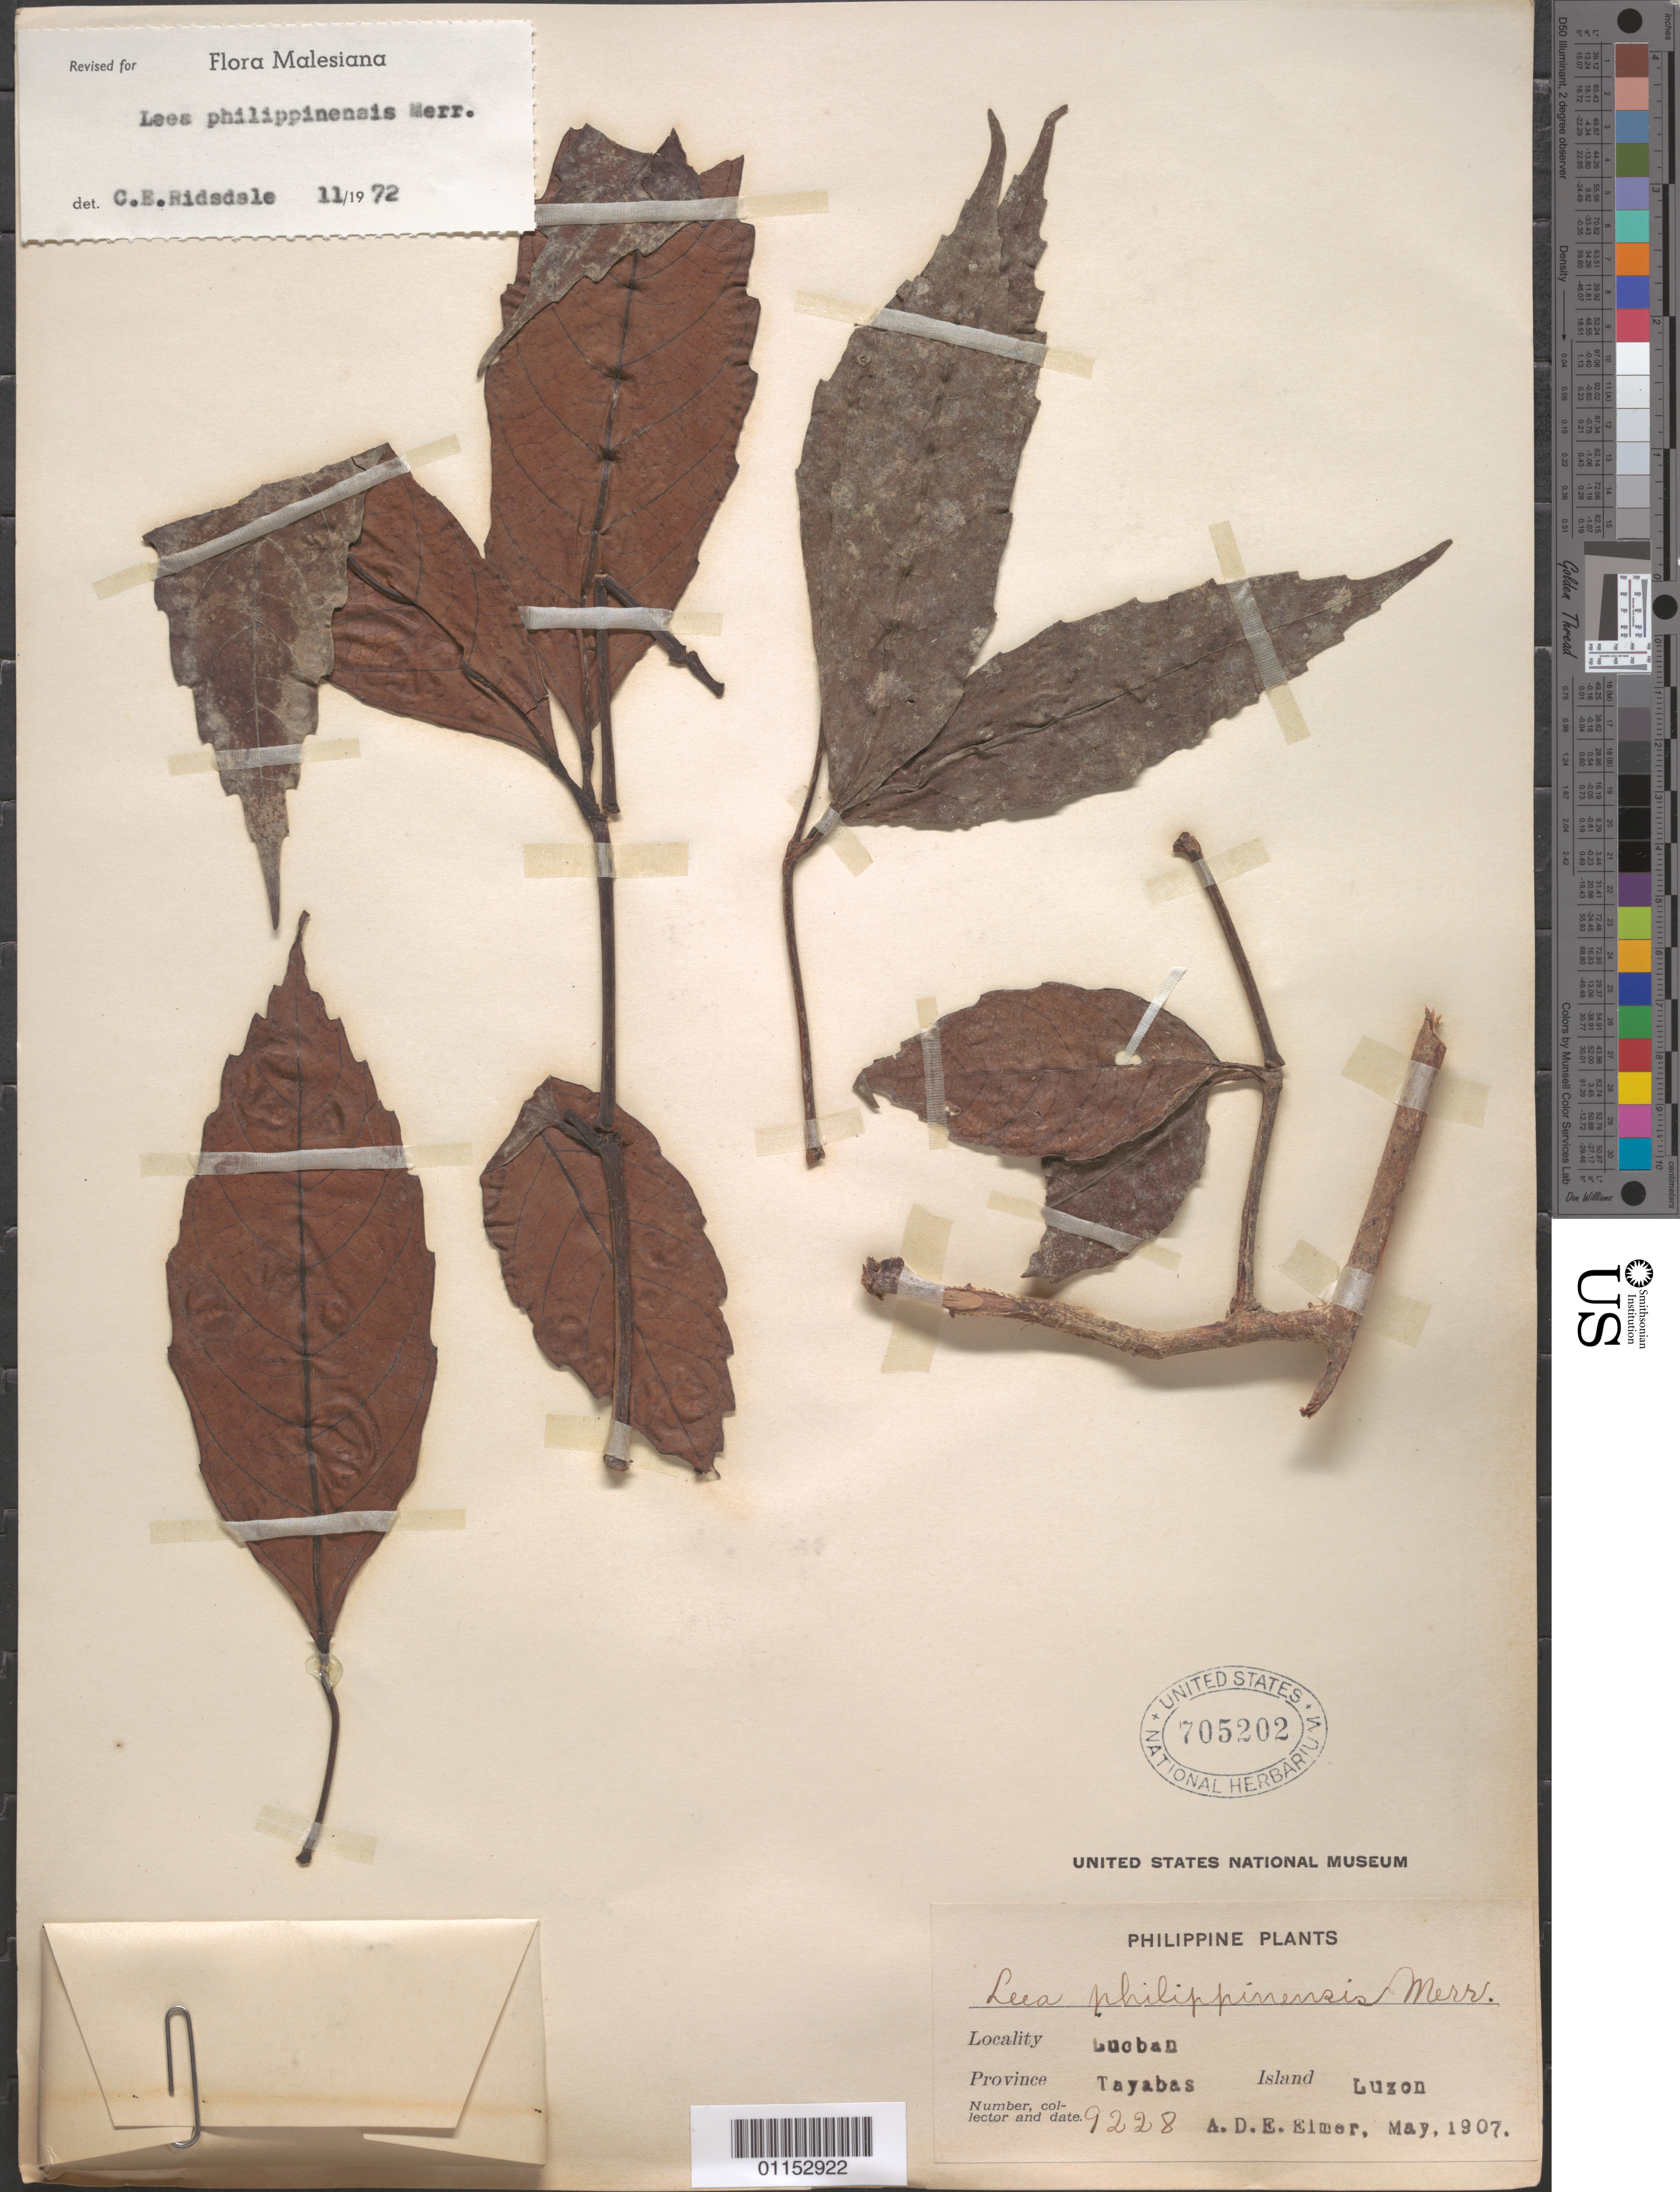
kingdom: Plantae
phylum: Tracheophyta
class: Magnoliopsida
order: Vitales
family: Vitaceae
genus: Leea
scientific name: Leea philippinensis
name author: Merr.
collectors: A. D. E. Elmer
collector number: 9228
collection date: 1907-05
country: Philippines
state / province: Calabarzon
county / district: Quezon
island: Luzon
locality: Lucban. Luzon. Tayabas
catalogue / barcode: US 705202